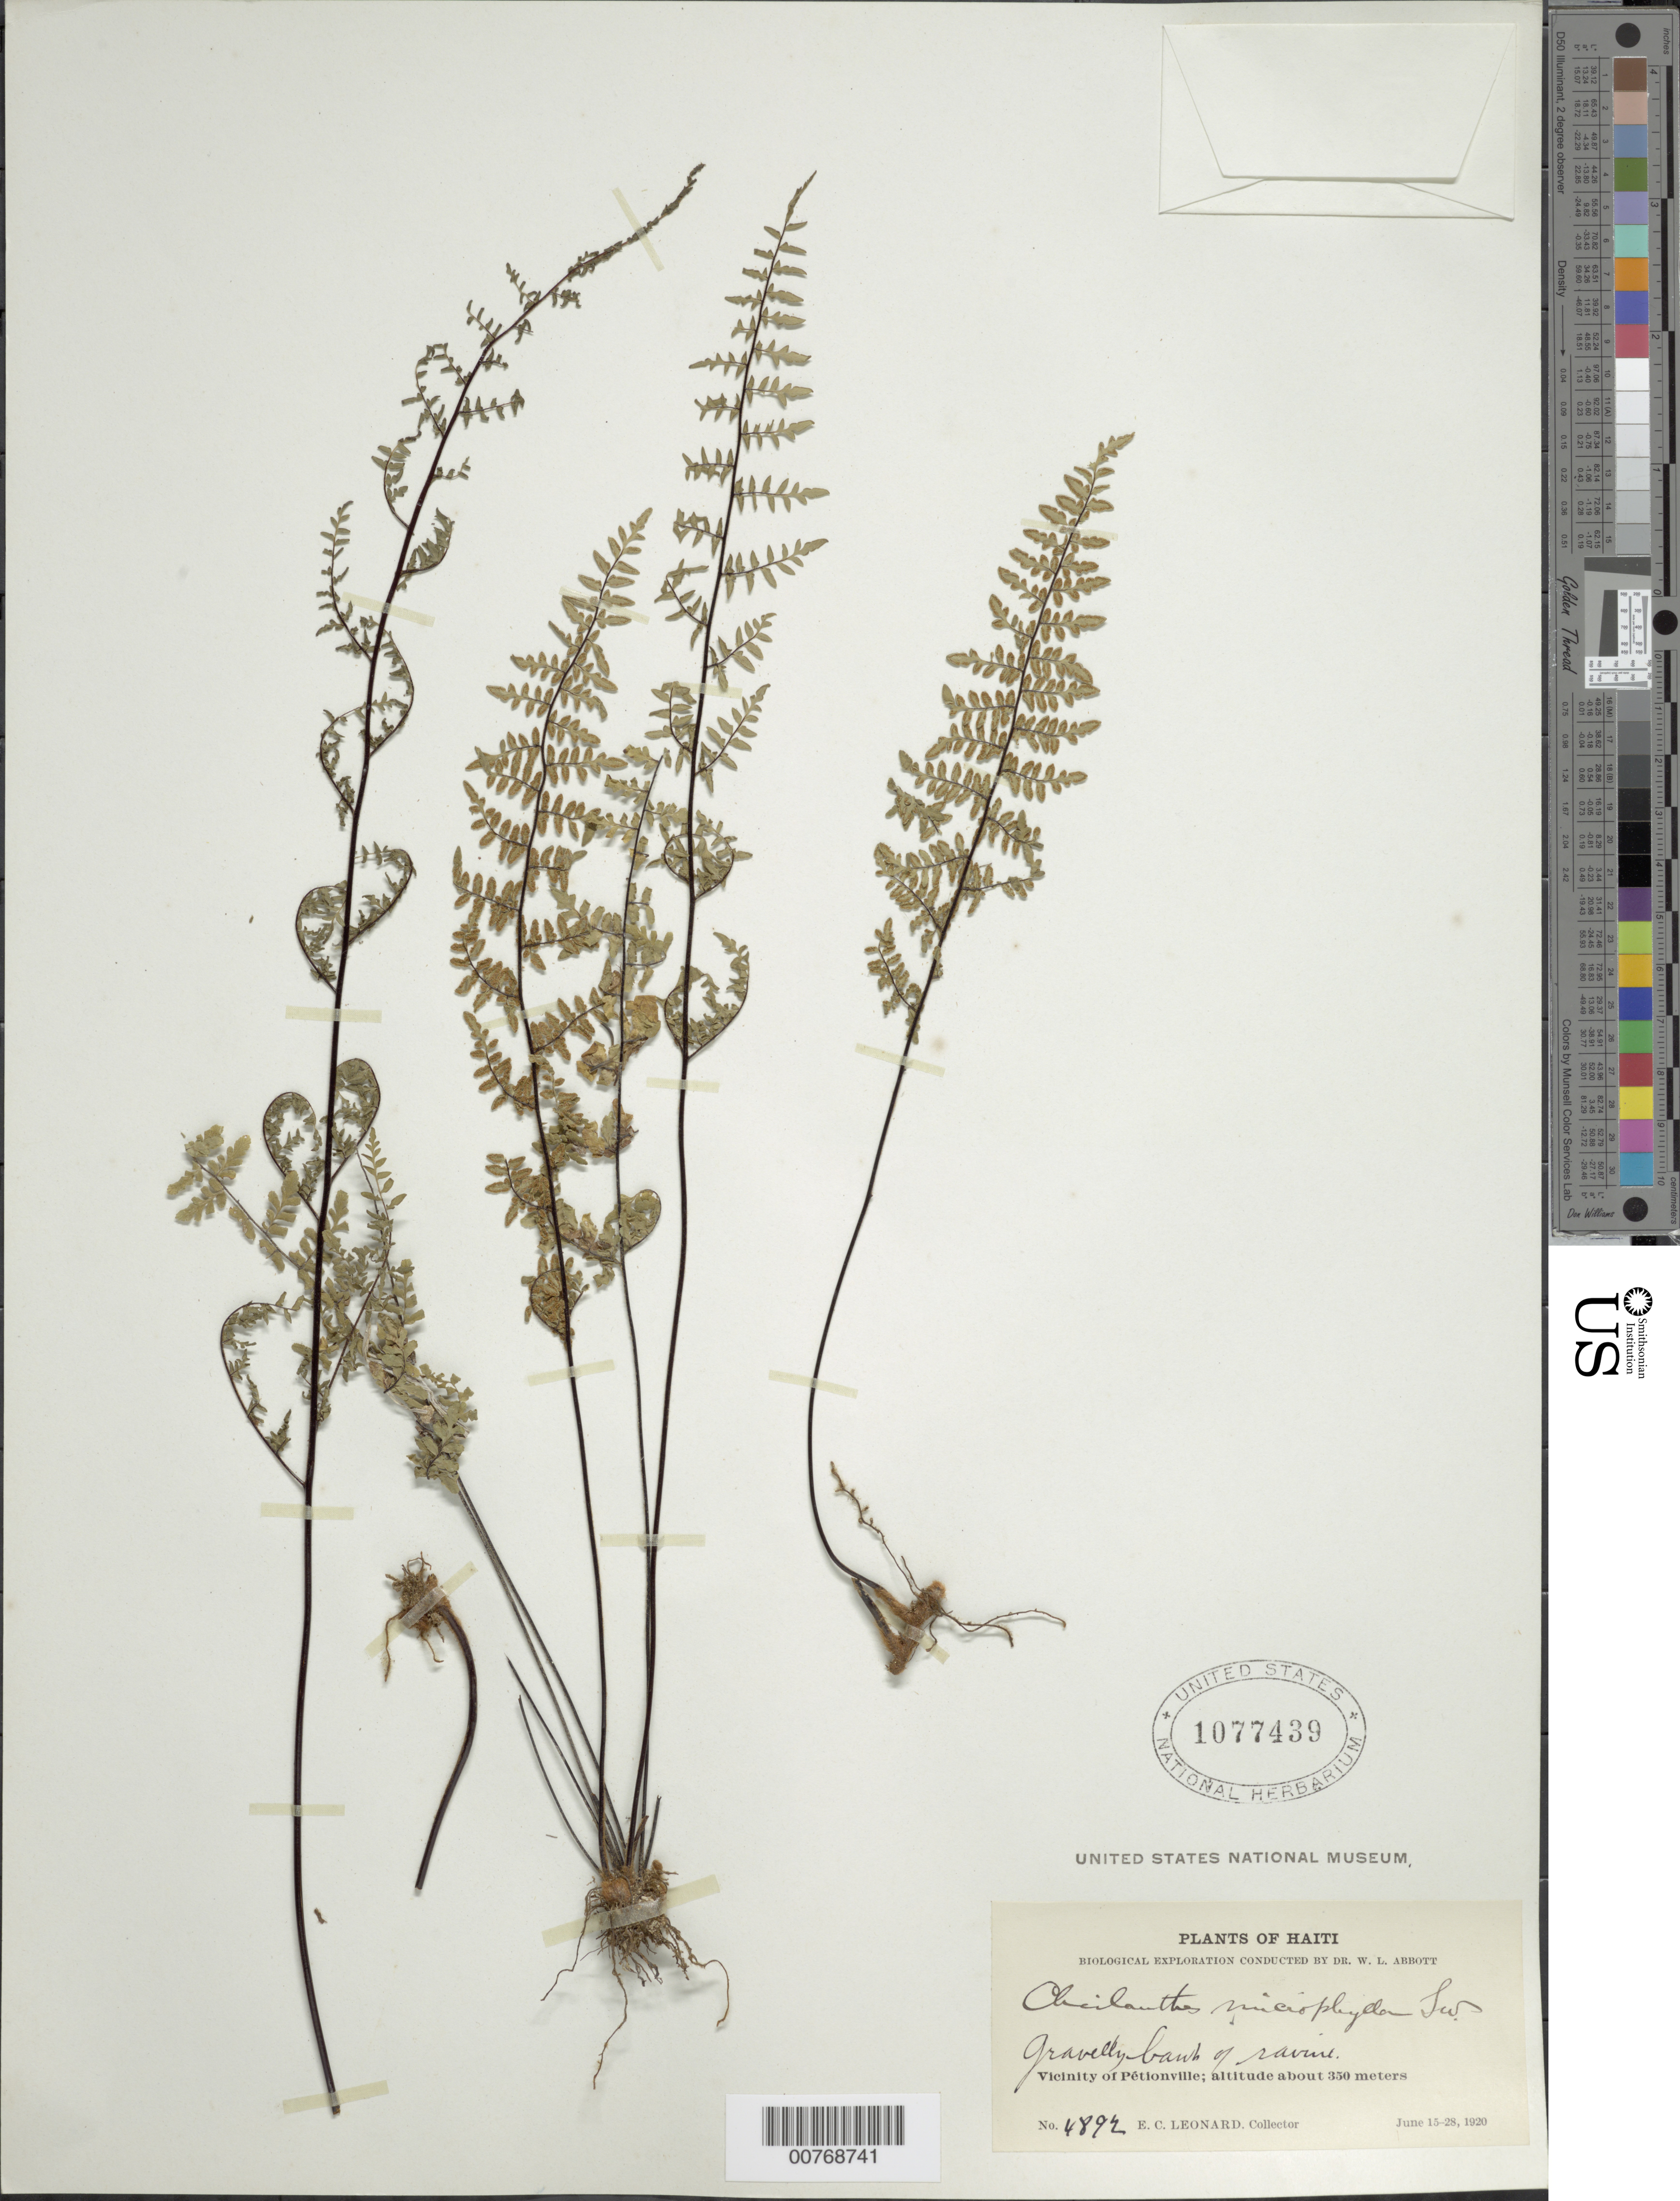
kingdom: Plantae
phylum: Tracheophyta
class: Polypodiopsida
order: Polypodiales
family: Pteridaceae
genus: Myriopteris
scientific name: Myriopteris microphylla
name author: (Sw.) Grusz & Windham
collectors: E. C. Leonard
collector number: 4892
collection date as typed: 15 Jun 1920 28 Jun 1920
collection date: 1920-06-15/1920-06-28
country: Haiti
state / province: Ouest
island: Hispaniola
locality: Vicinity of Pétionville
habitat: Gravelly bank of ravine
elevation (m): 350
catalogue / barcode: US 1077439